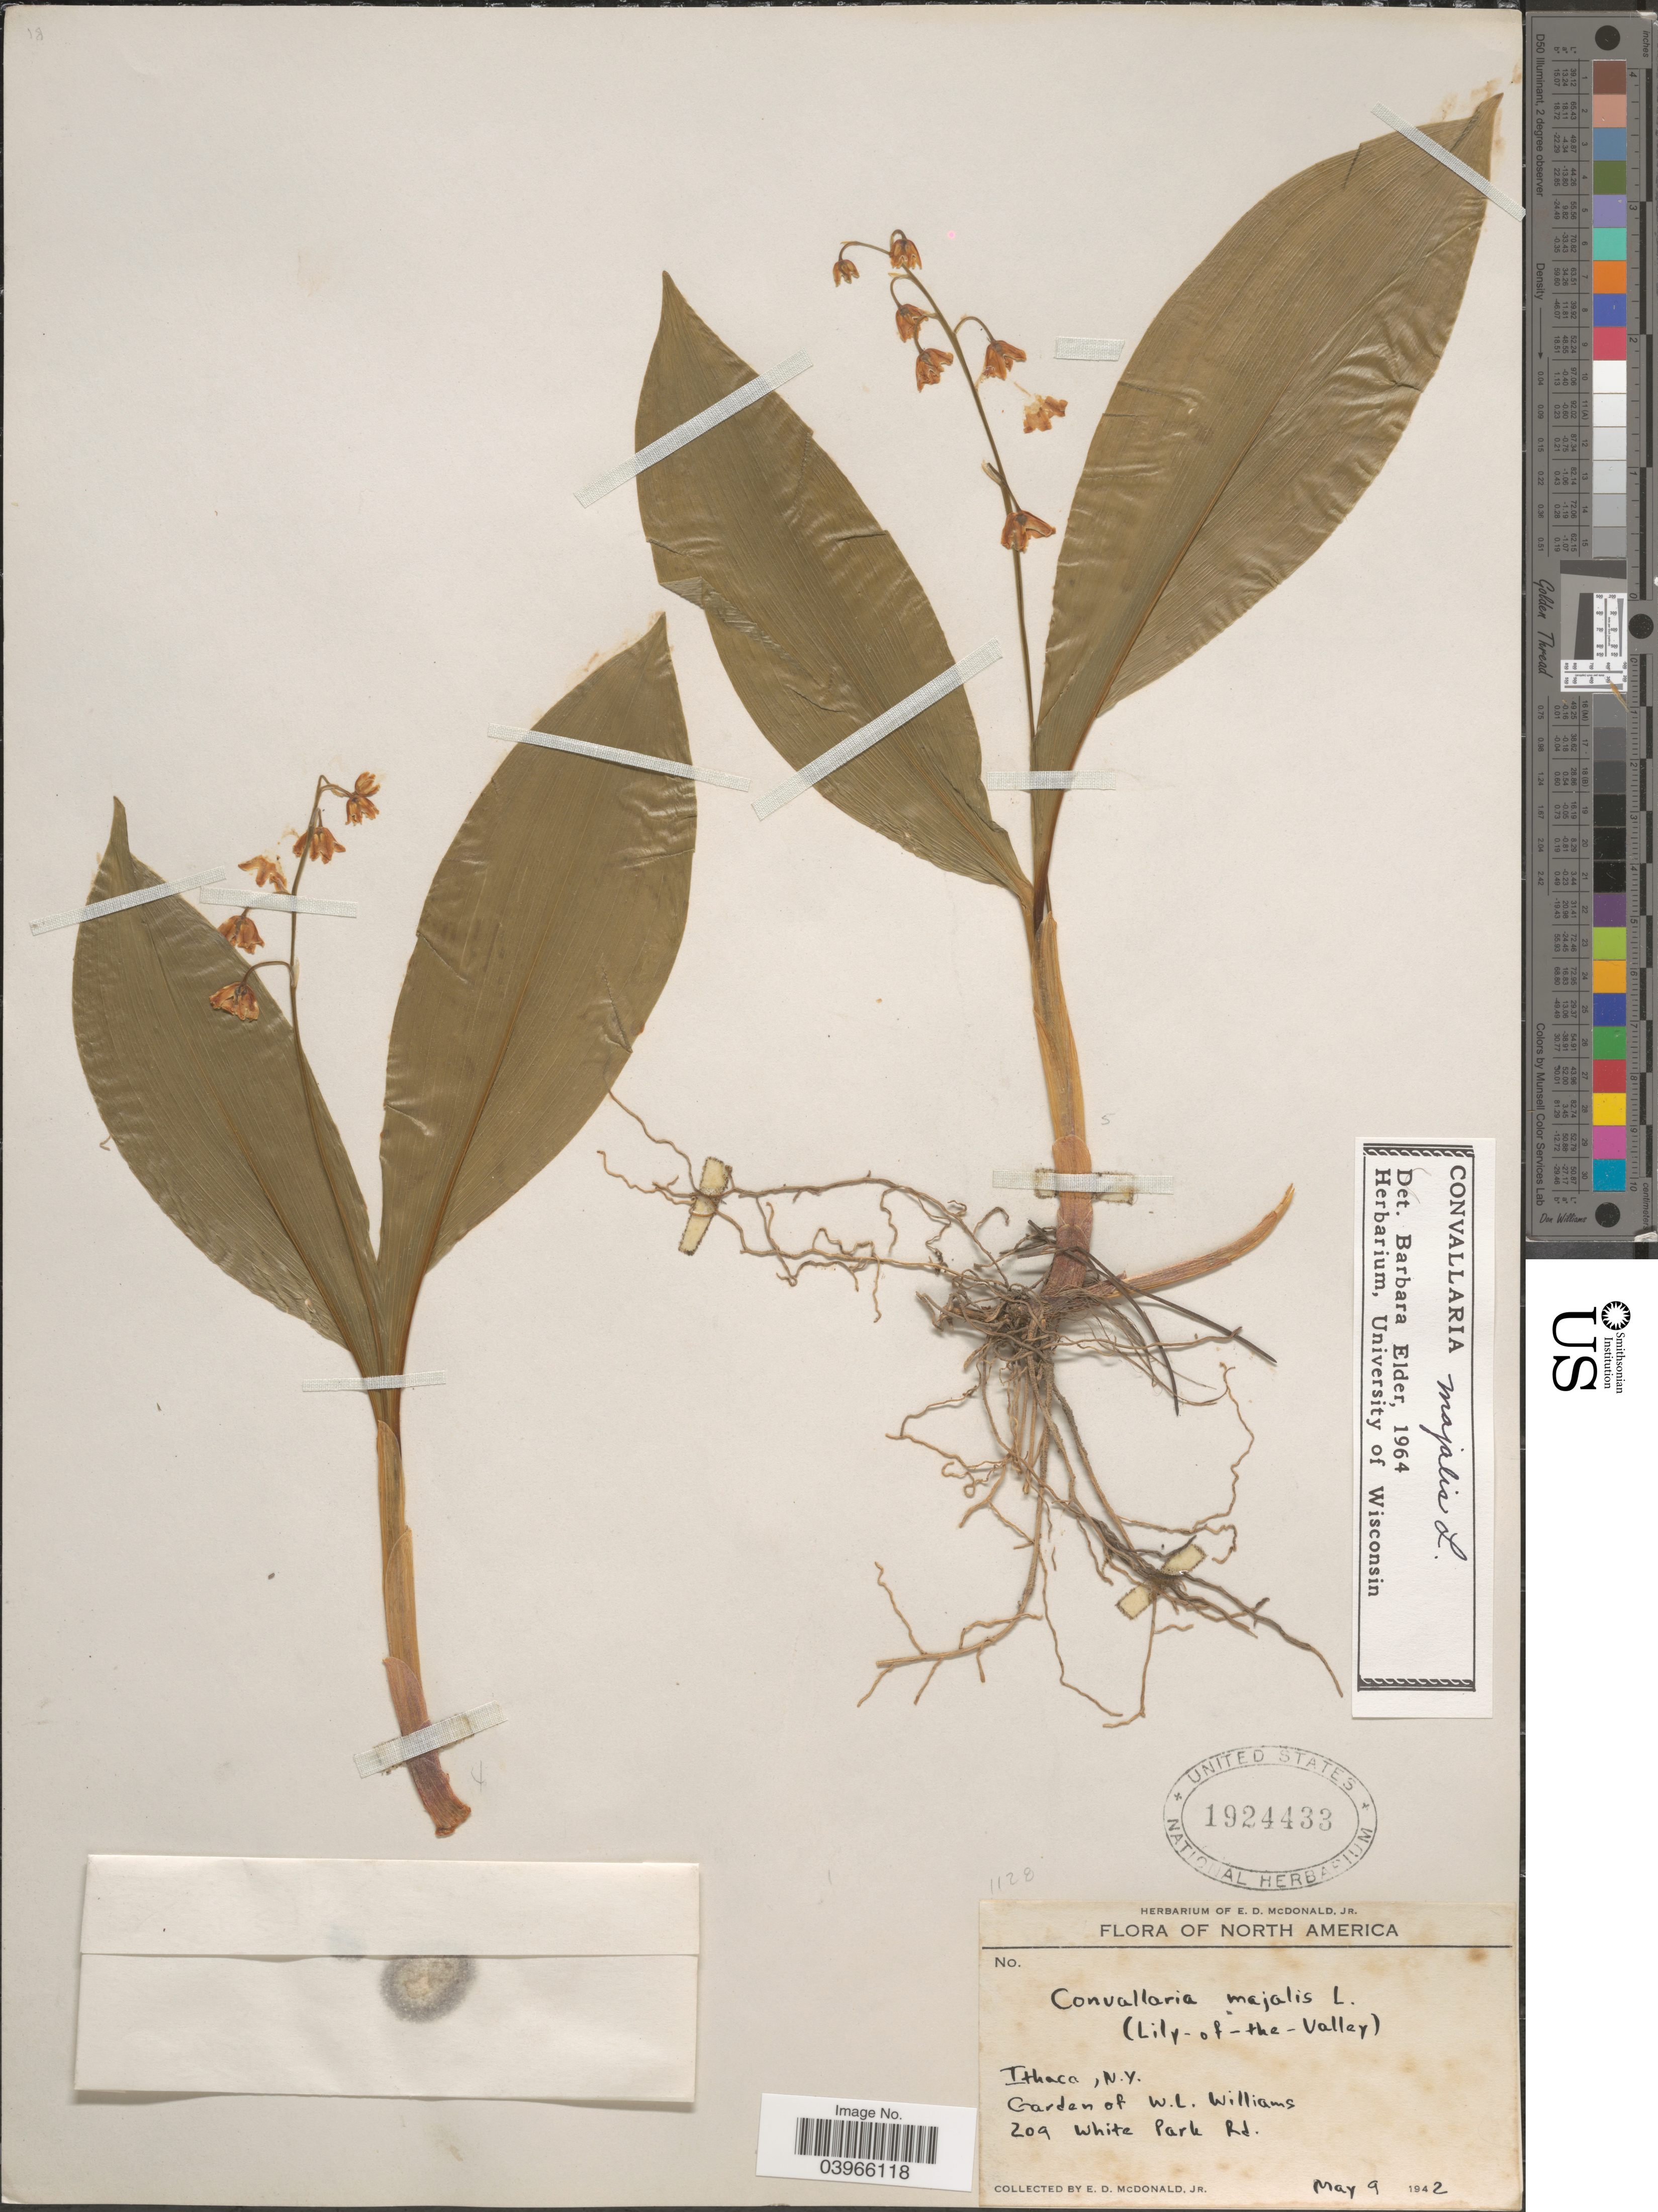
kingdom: Plantae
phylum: Tracheophyta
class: Liliopsida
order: Asparagales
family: Asparagaceae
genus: Convallaria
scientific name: Convallaria majalis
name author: L.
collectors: E. D. McDonald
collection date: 1942-05-09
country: United States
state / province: New York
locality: Ithaca. Garden of W.L. Williams. Zoq White Park Rd.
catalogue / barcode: US 1924433